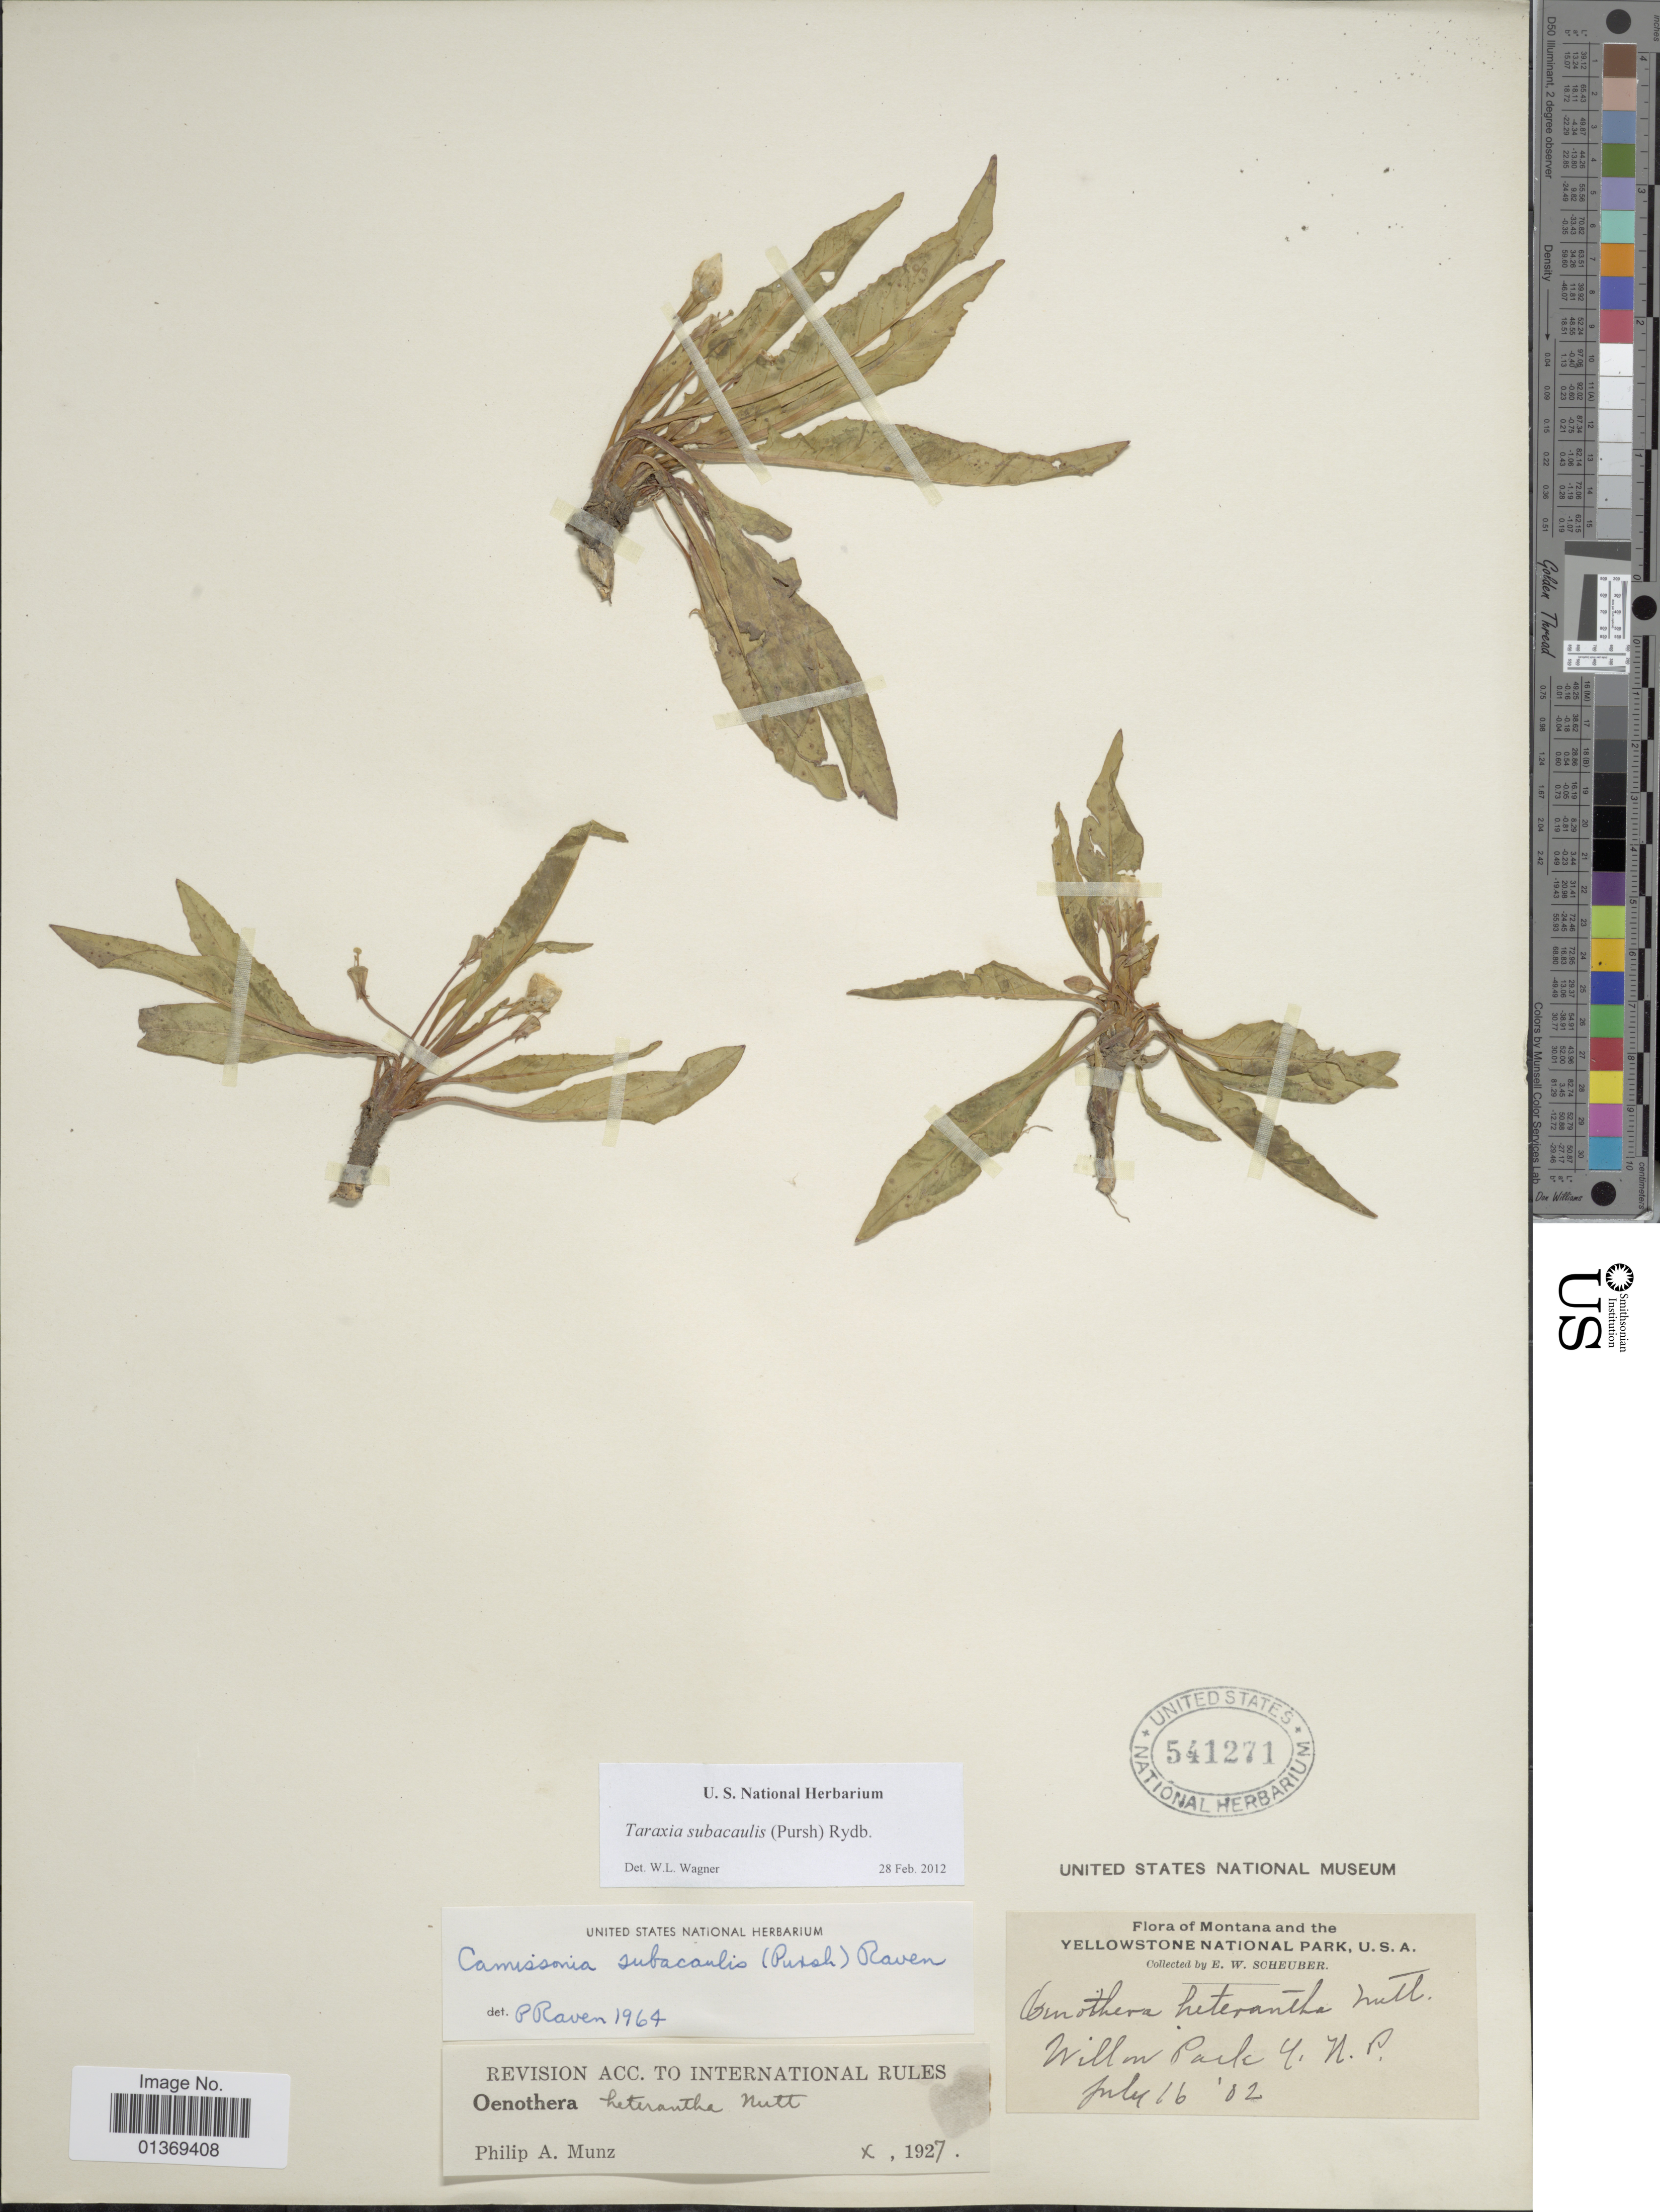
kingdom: Plantae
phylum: Tracheophyta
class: Magnoliopsida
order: Myrtales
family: Onagraceae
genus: Taraxia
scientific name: Taraxia subacaulis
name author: (Pursh) Rydb.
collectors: E. Scheuber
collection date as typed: Transcribed d/m/y: 16/7/2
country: United States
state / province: Montana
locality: Yellowstone National Park, Willow Park, Y. N. P.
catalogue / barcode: US 541271